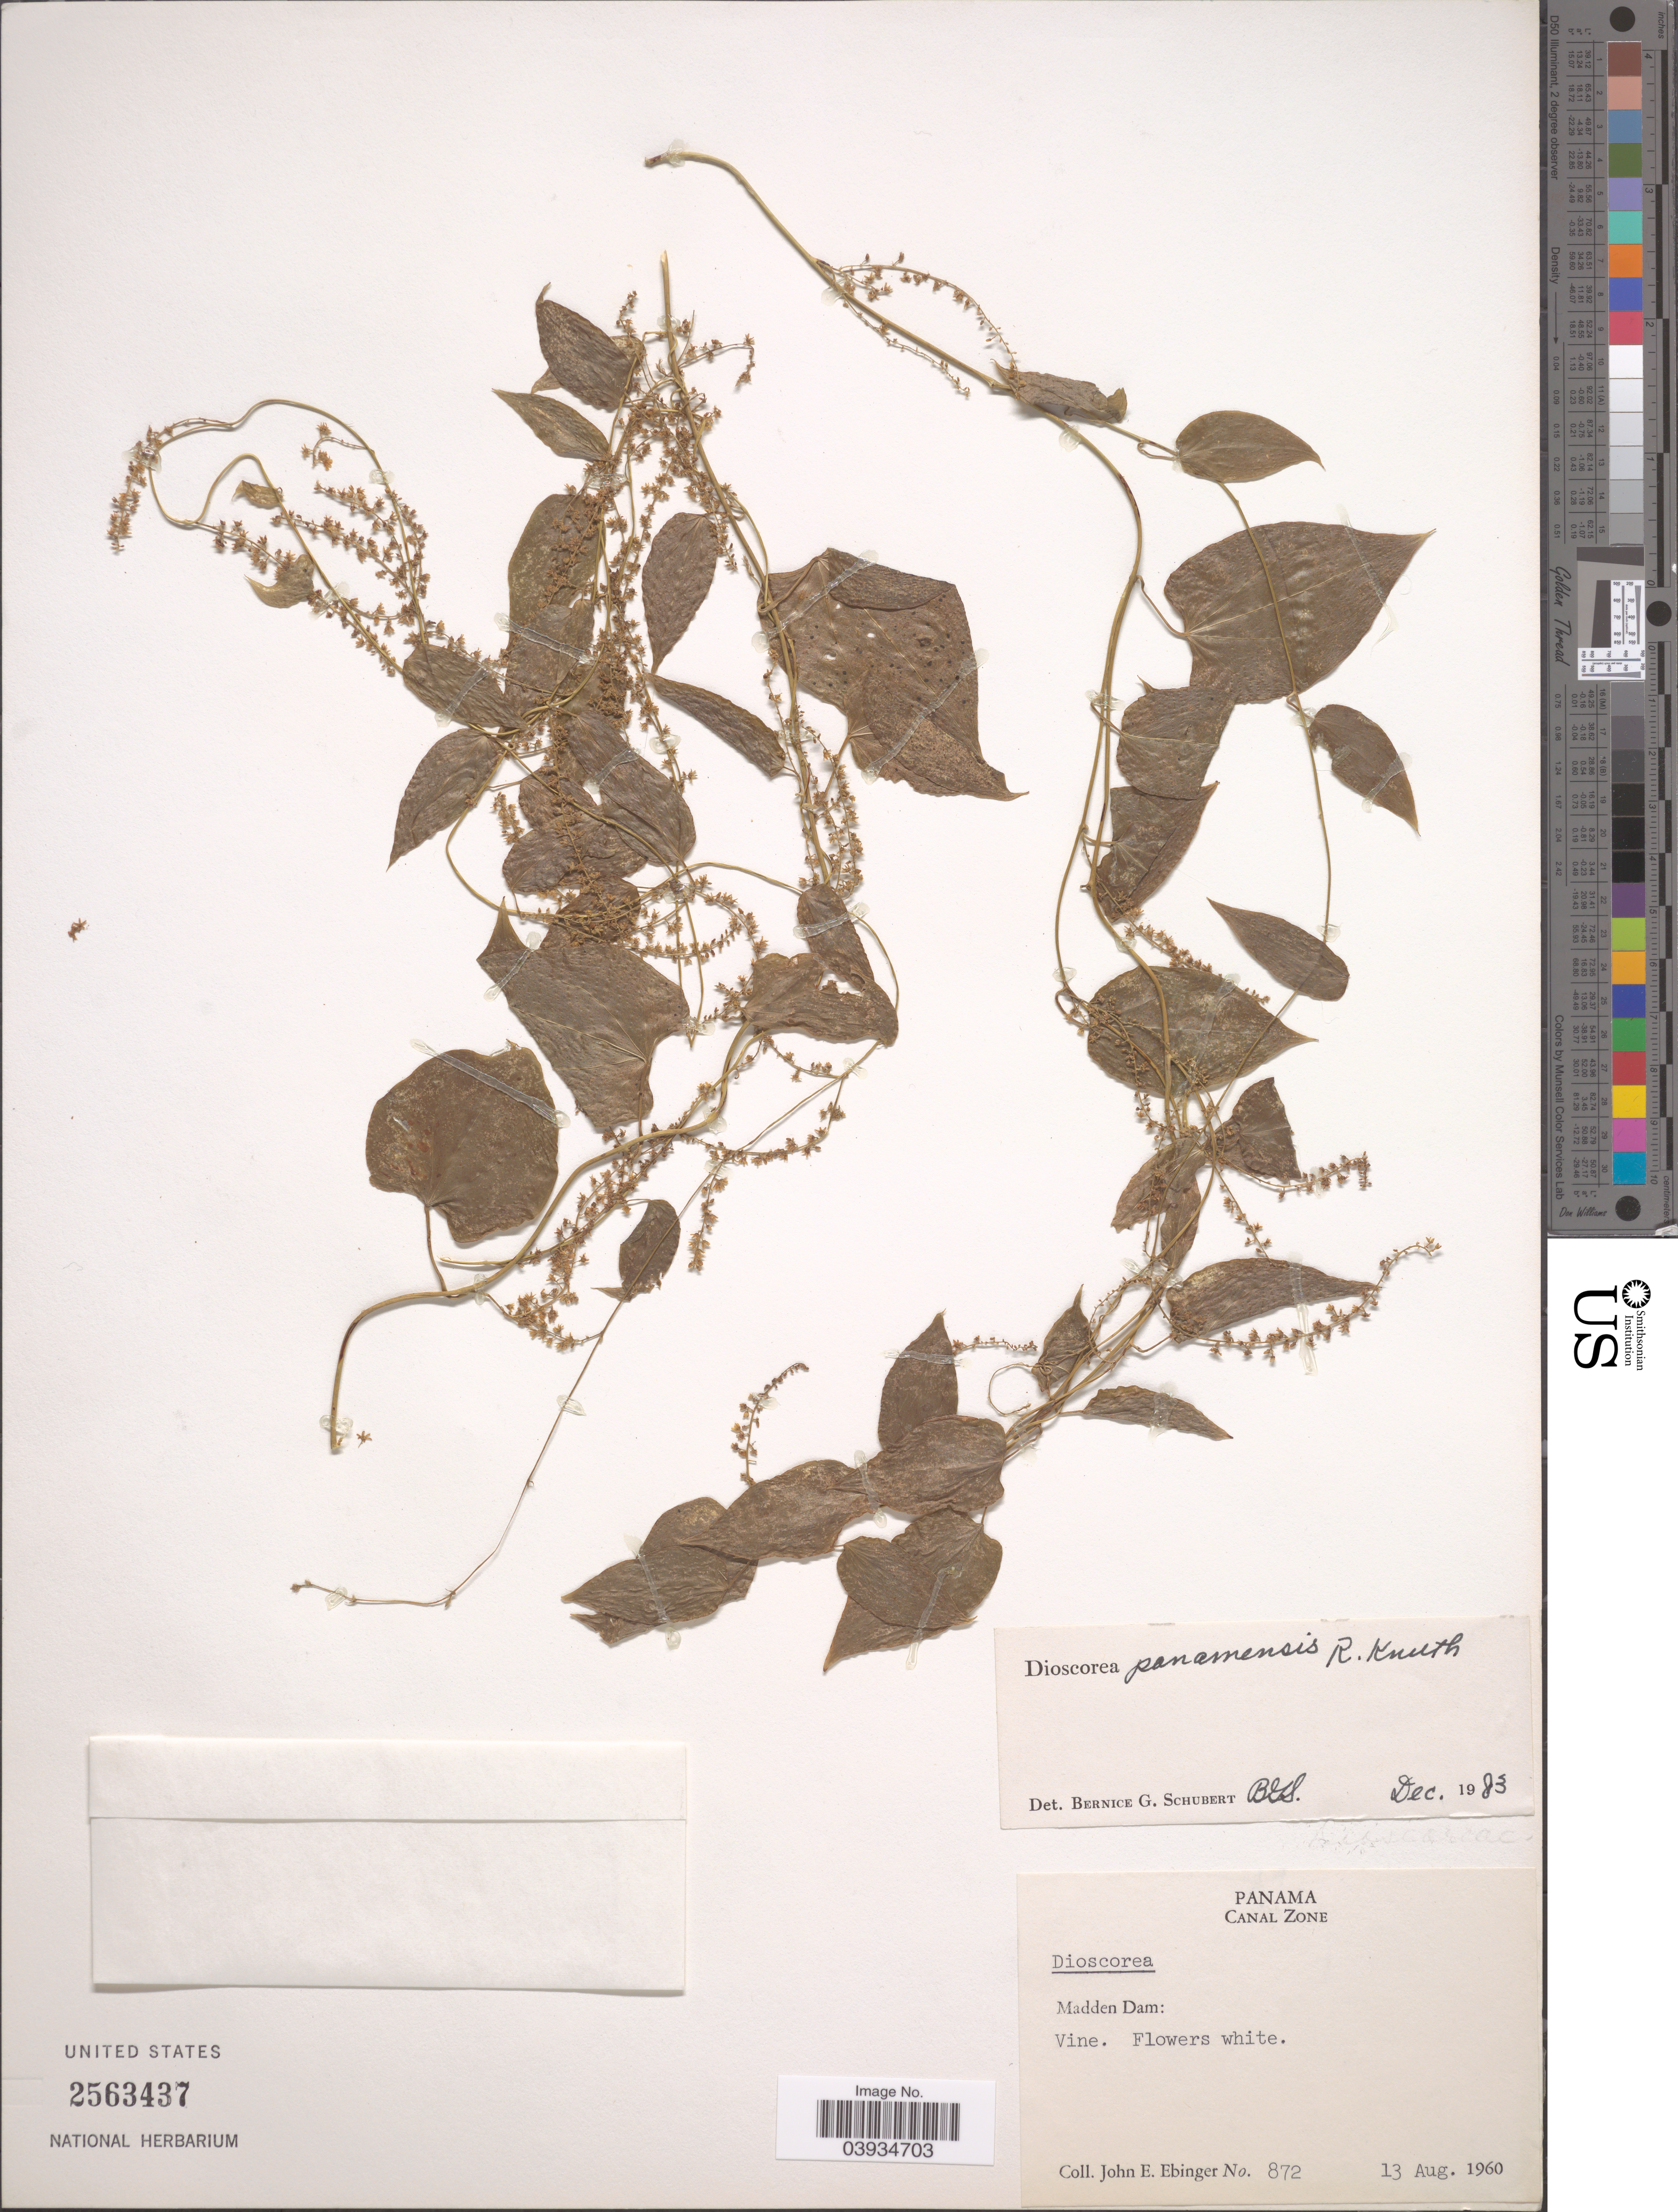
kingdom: Plantae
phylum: Tracheophyta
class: Liliopsida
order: Dioscoreales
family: Dioscoreaceae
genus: Dioscorea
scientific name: Dioscorea panamensis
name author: R. Knuth in Engl.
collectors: J. Ebinger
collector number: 872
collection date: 1960-08-13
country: Panama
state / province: Colón / Panamá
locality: Canal Zone. Madden Dam.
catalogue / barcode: US 2563437